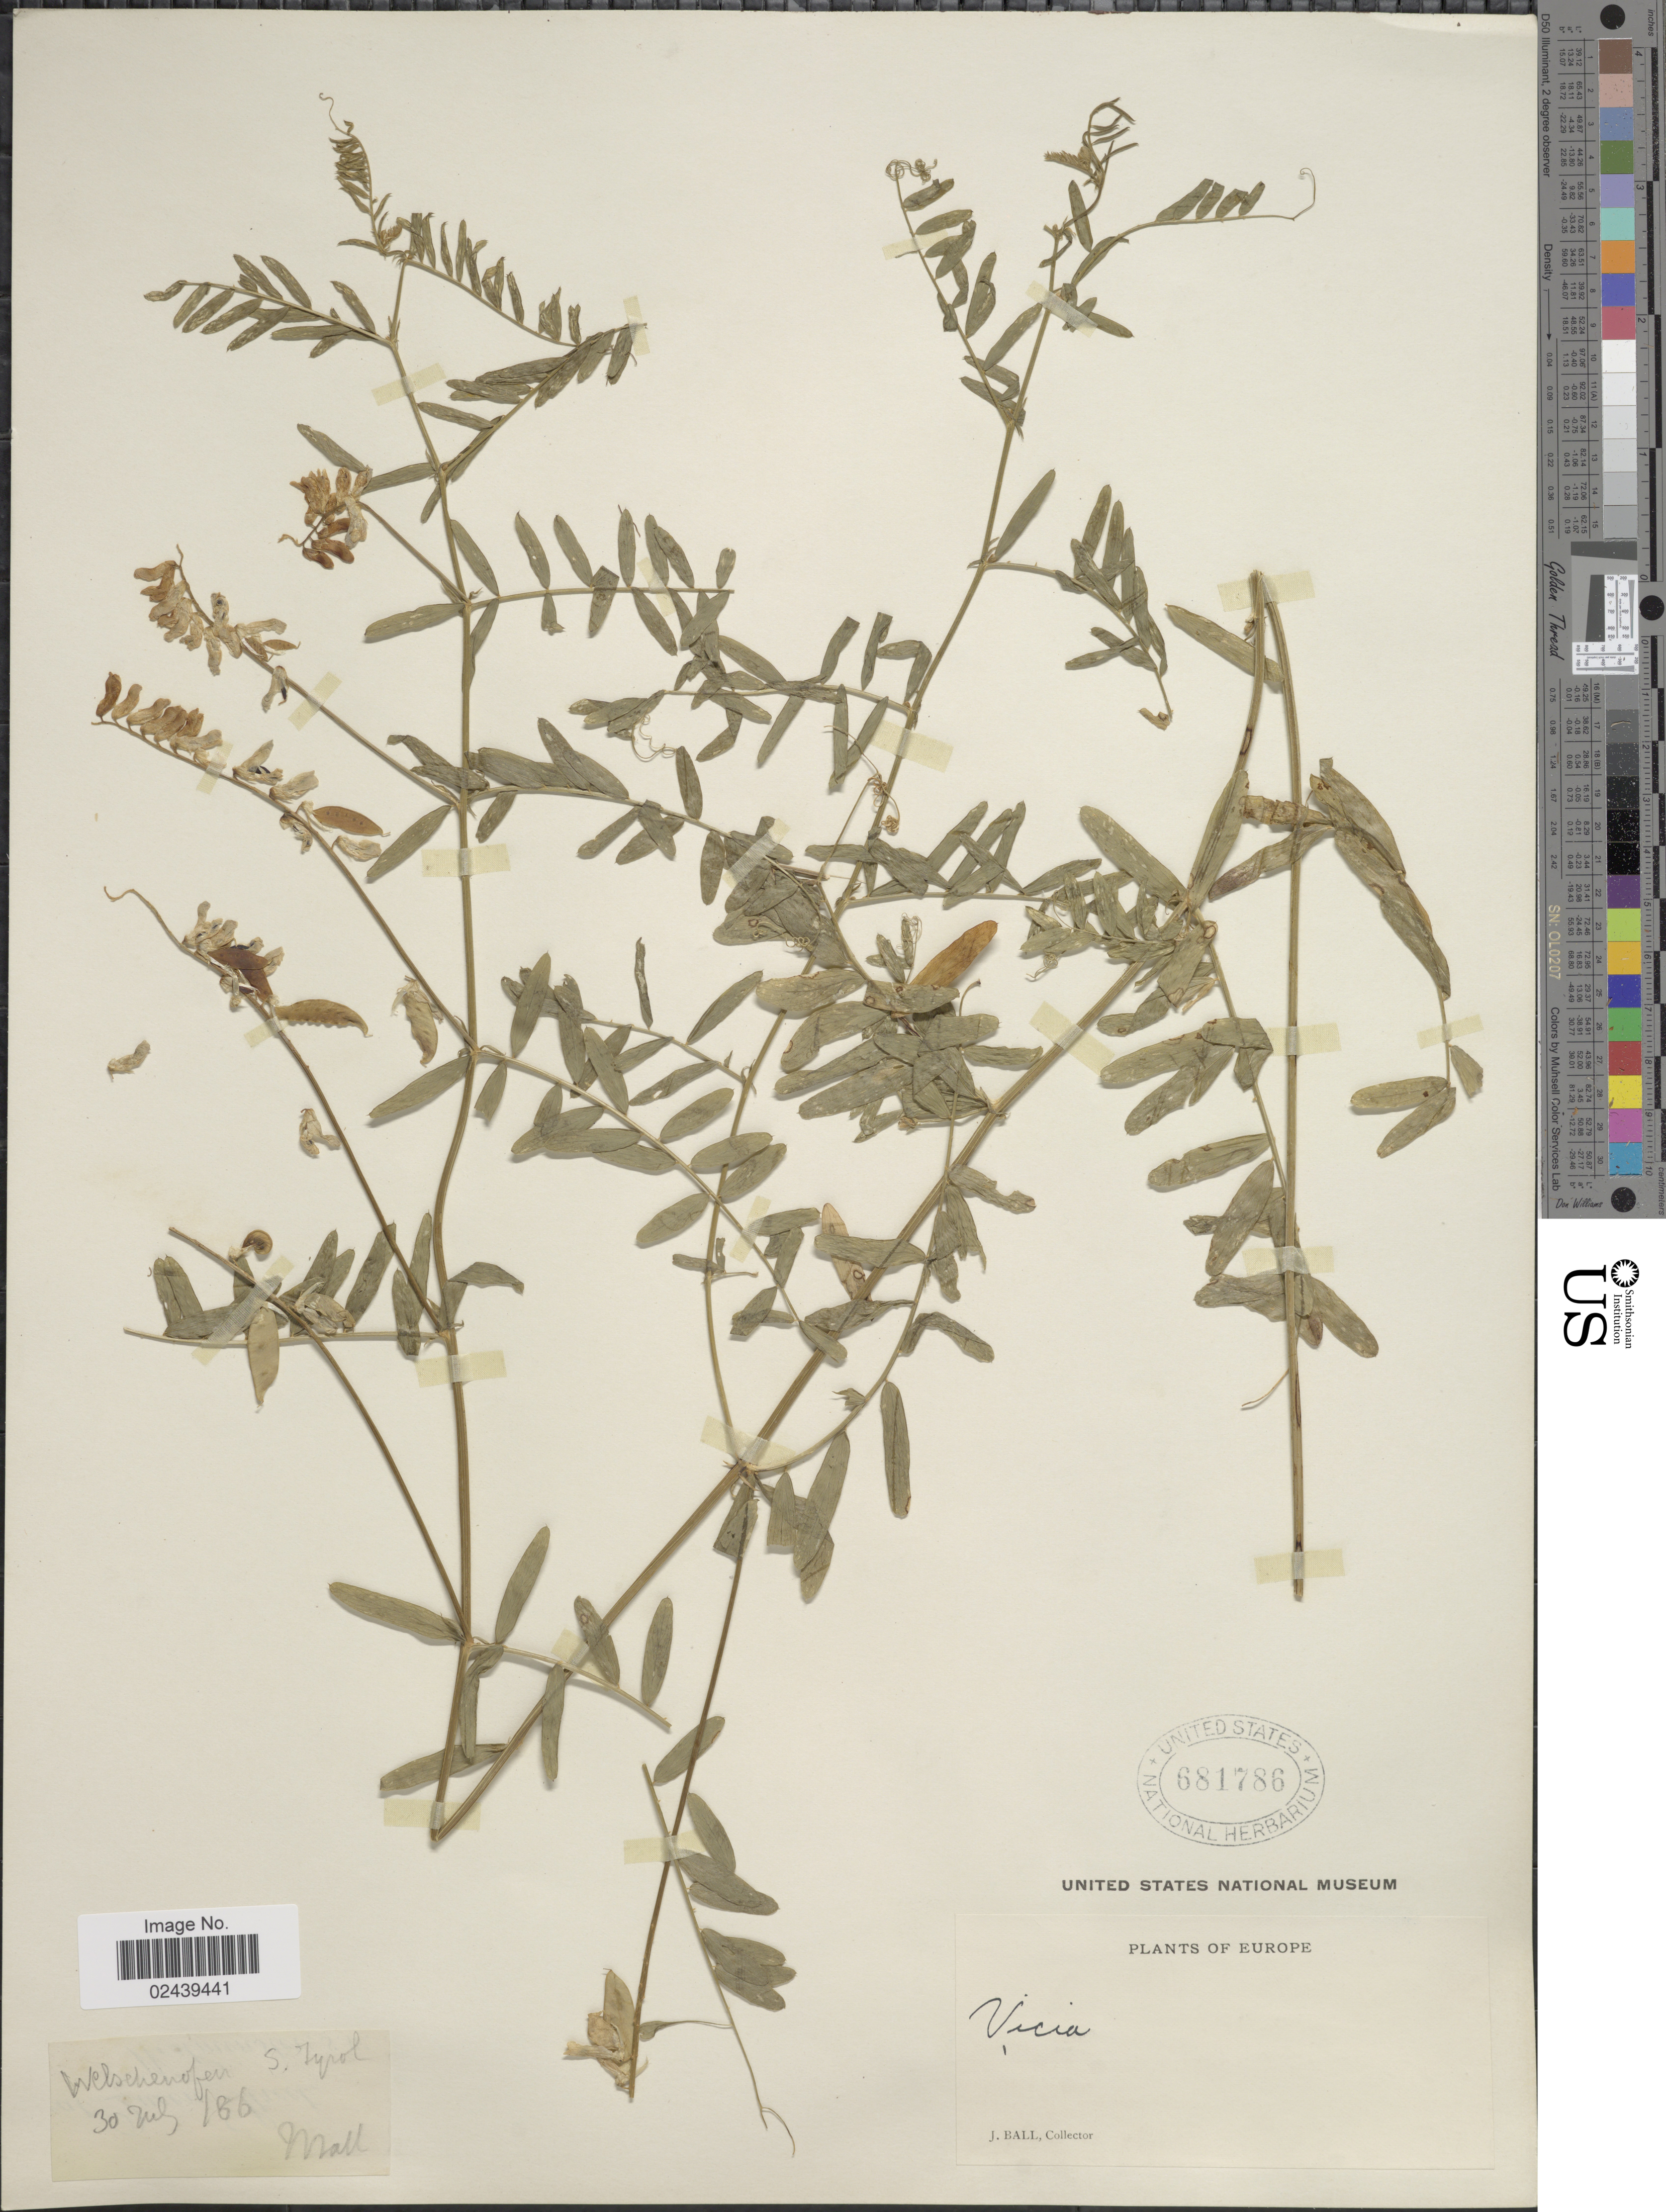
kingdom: Plantae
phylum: Tracheophyta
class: Magnoliopsida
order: Fabales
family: Fabaceae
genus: Vicia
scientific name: Vicia sp.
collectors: J. Ball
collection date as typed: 186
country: Italy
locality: Europe, S. Tyrol, Welschnofen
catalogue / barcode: US 681786